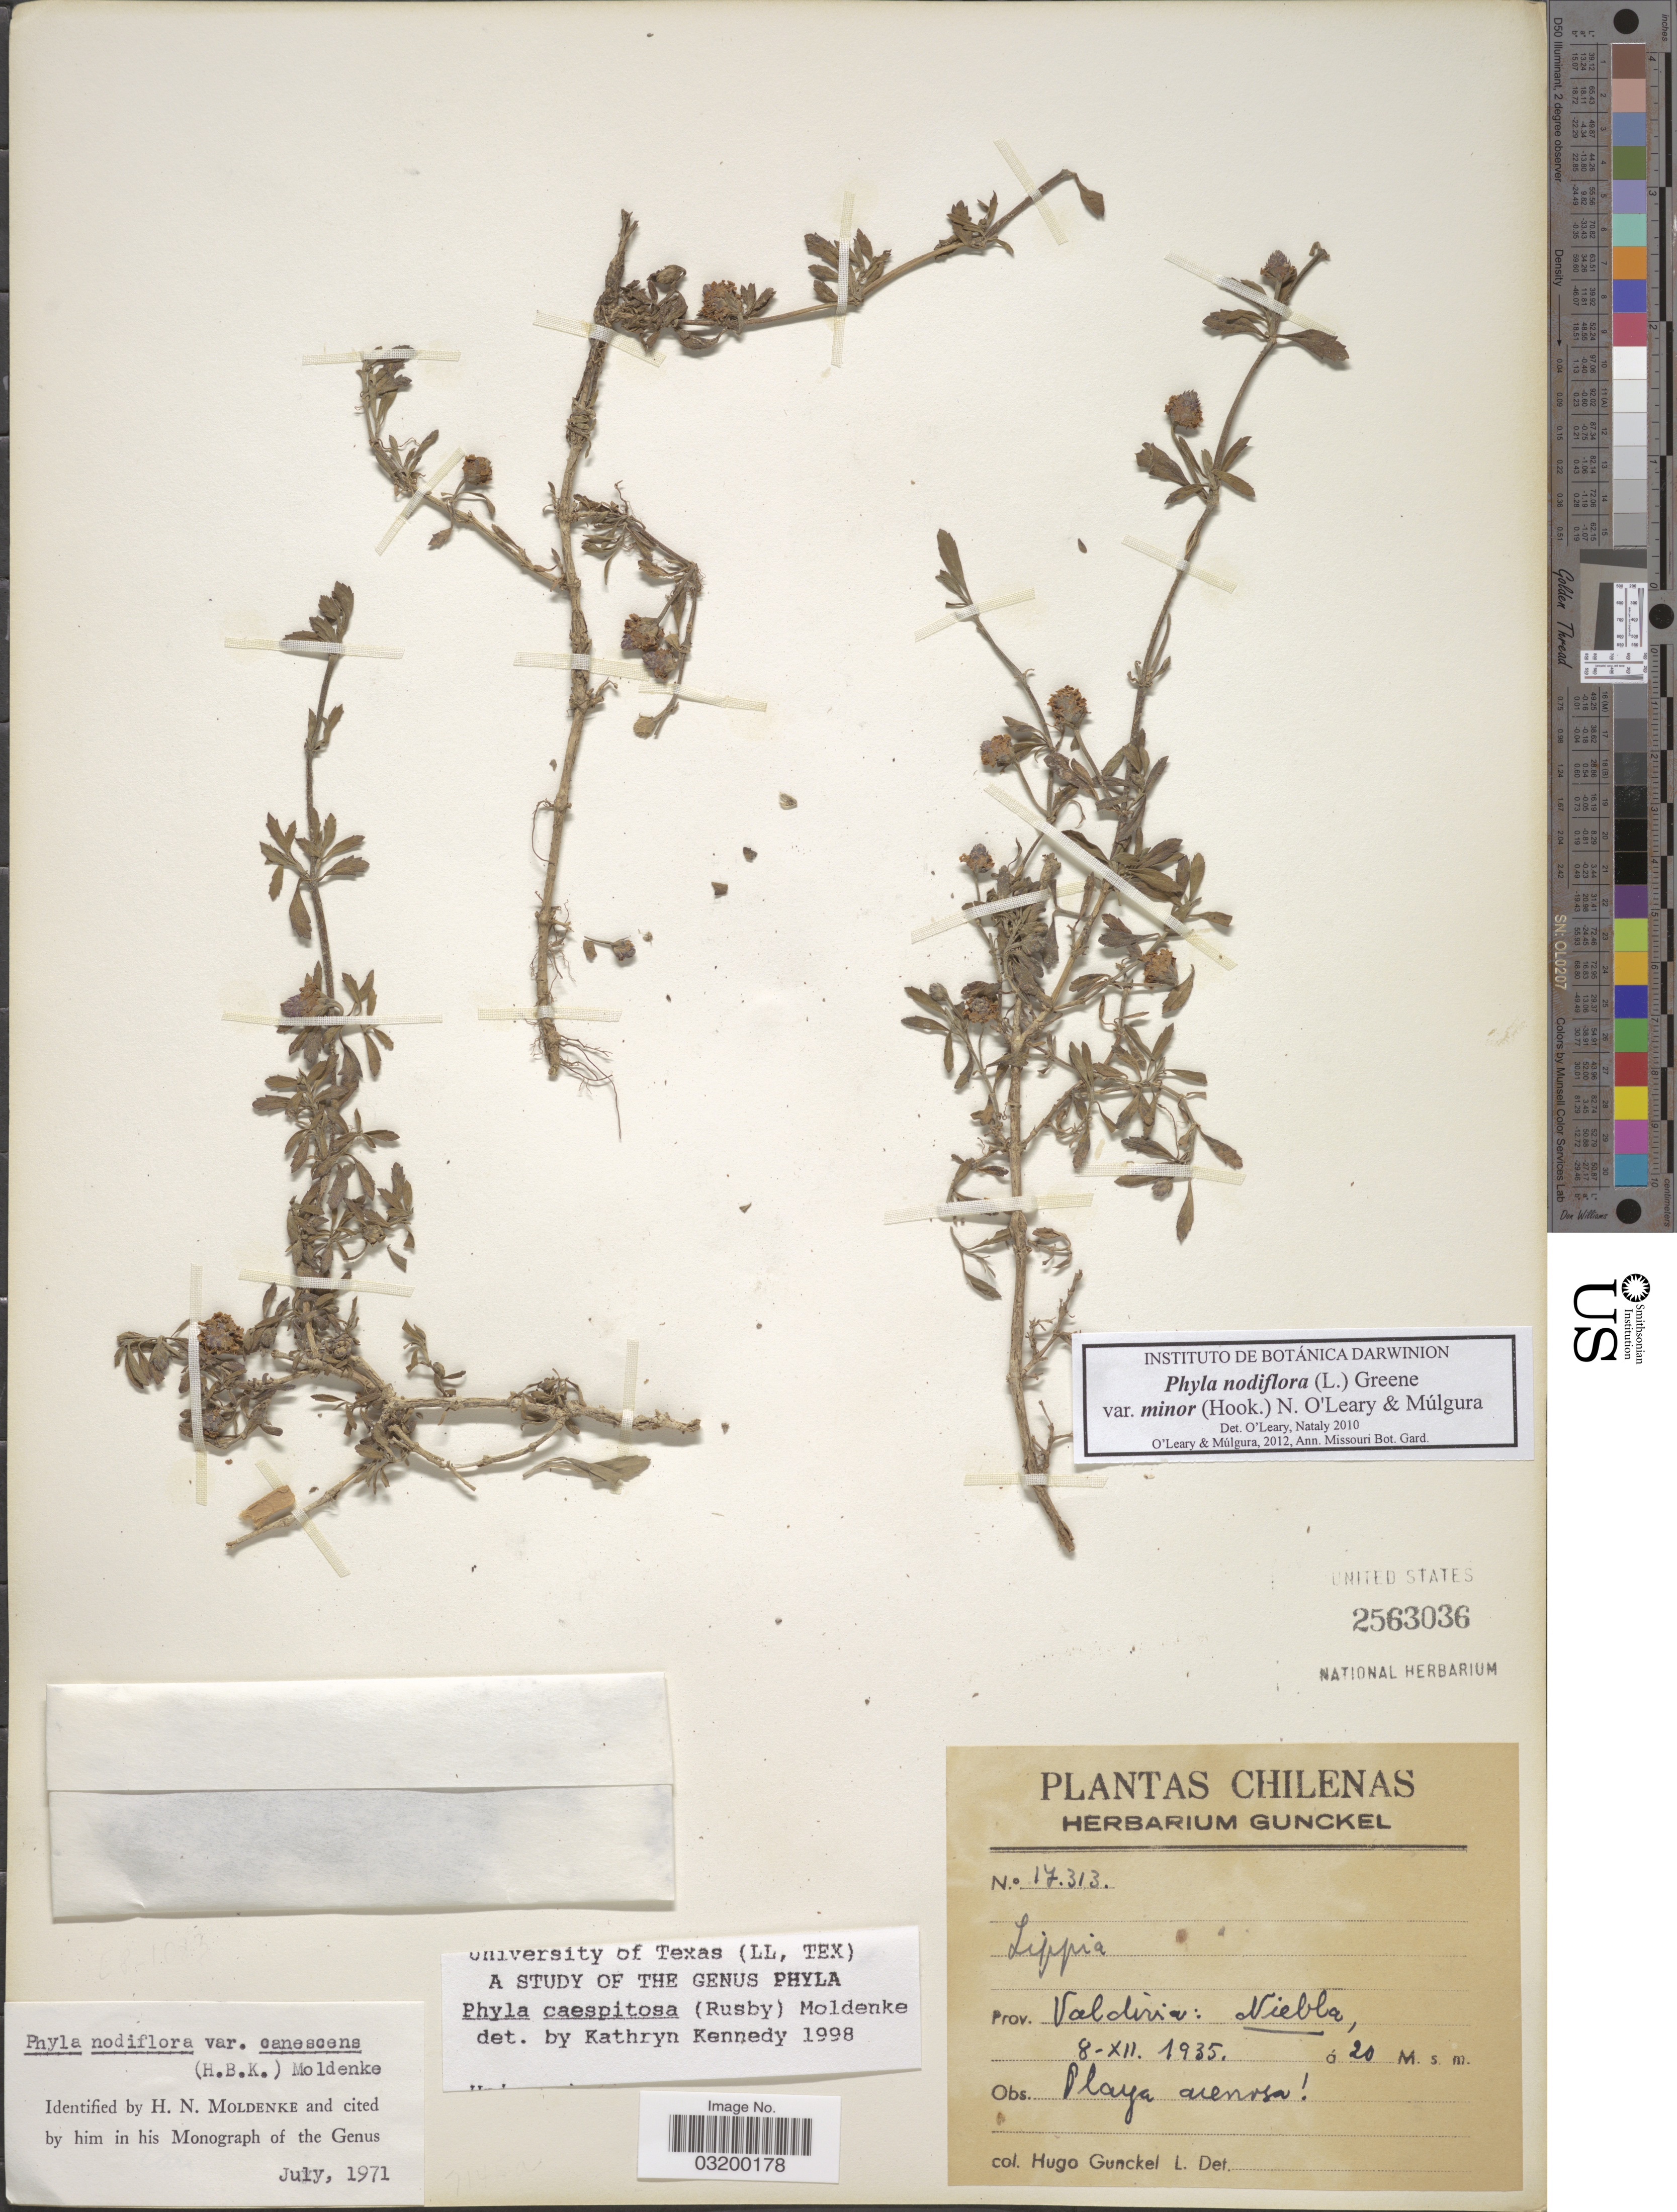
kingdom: Plantae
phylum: Tracheophyta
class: Magnoliopsida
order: Lamiales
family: Verbenaceae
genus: Phyla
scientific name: Phyla nodiflora var. minor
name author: (Hook.) N. O'Leary & Mulgura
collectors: H. Gunckel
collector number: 17313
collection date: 1935-12-08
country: Chile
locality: Prov. Valdivia: Niebla.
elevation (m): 20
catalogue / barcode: US 2563036